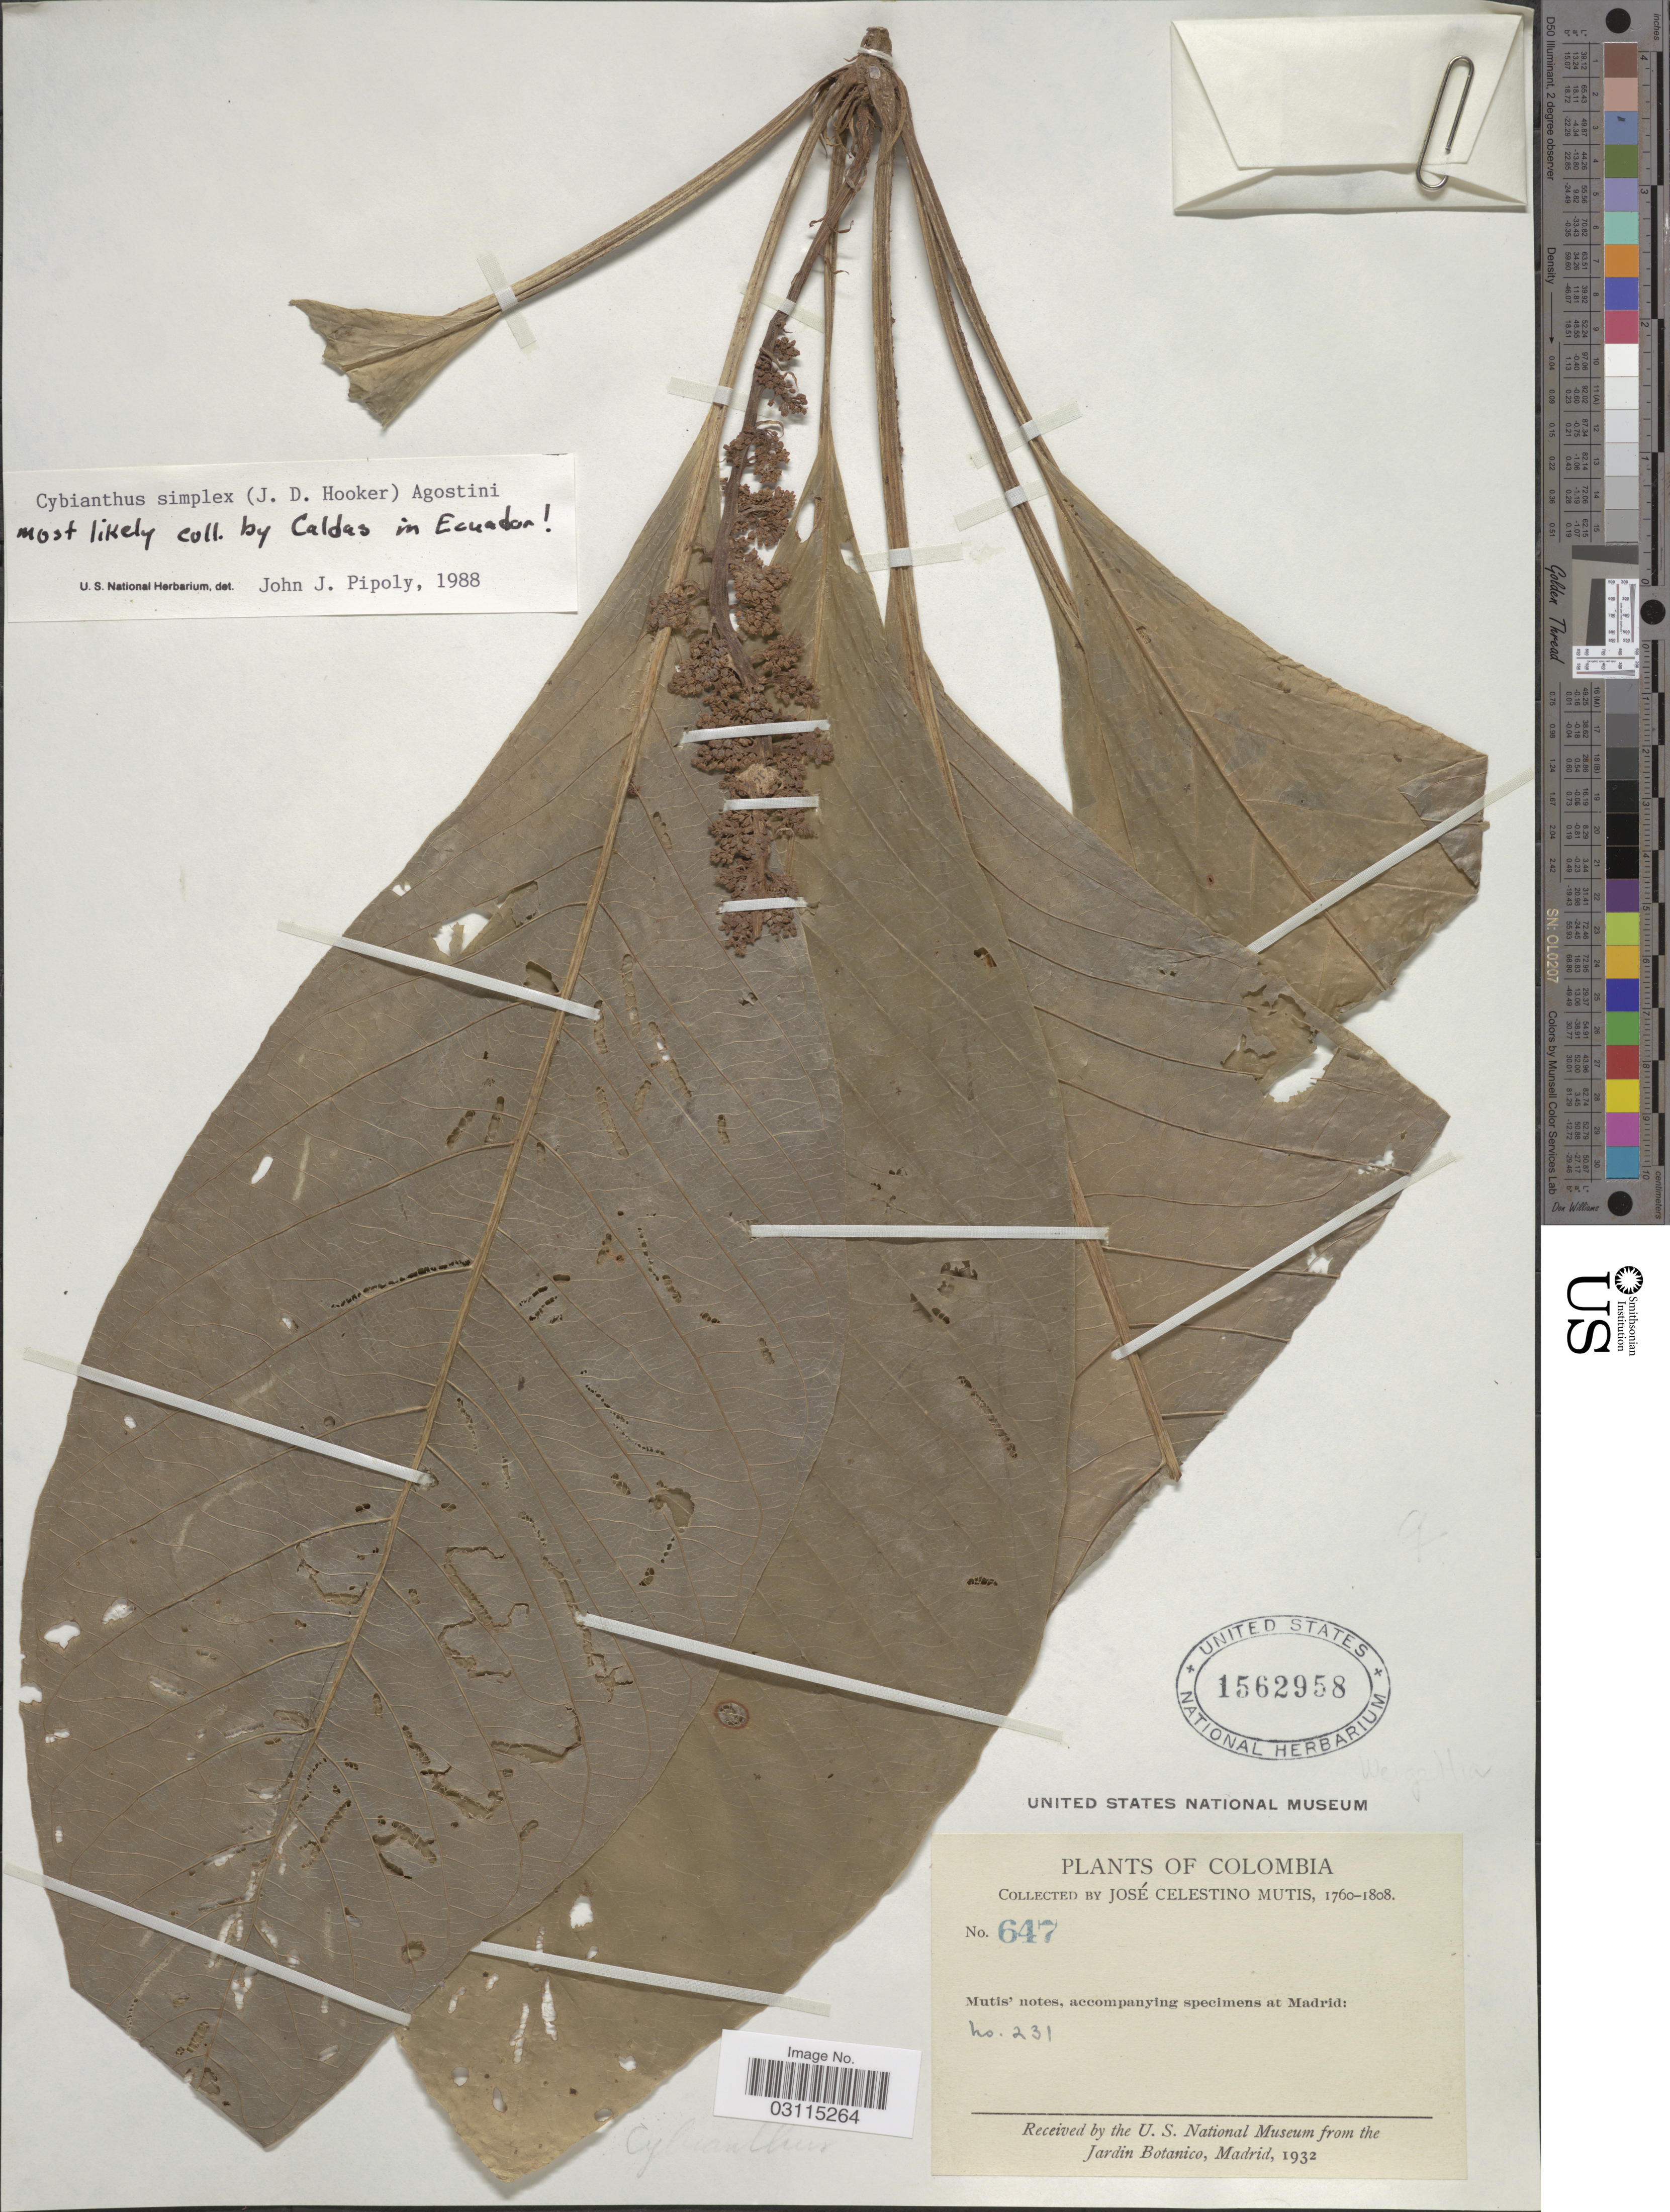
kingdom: Plantae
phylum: Tracheophyta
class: Magnoliopsida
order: Ericales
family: Primulaceae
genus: Cybianthus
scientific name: Cybianthus simplex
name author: (Hook. f.) G. Agostini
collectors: J. C. B. Mutis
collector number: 647/231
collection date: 1760/1808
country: Colombia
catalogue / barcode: US 1562958